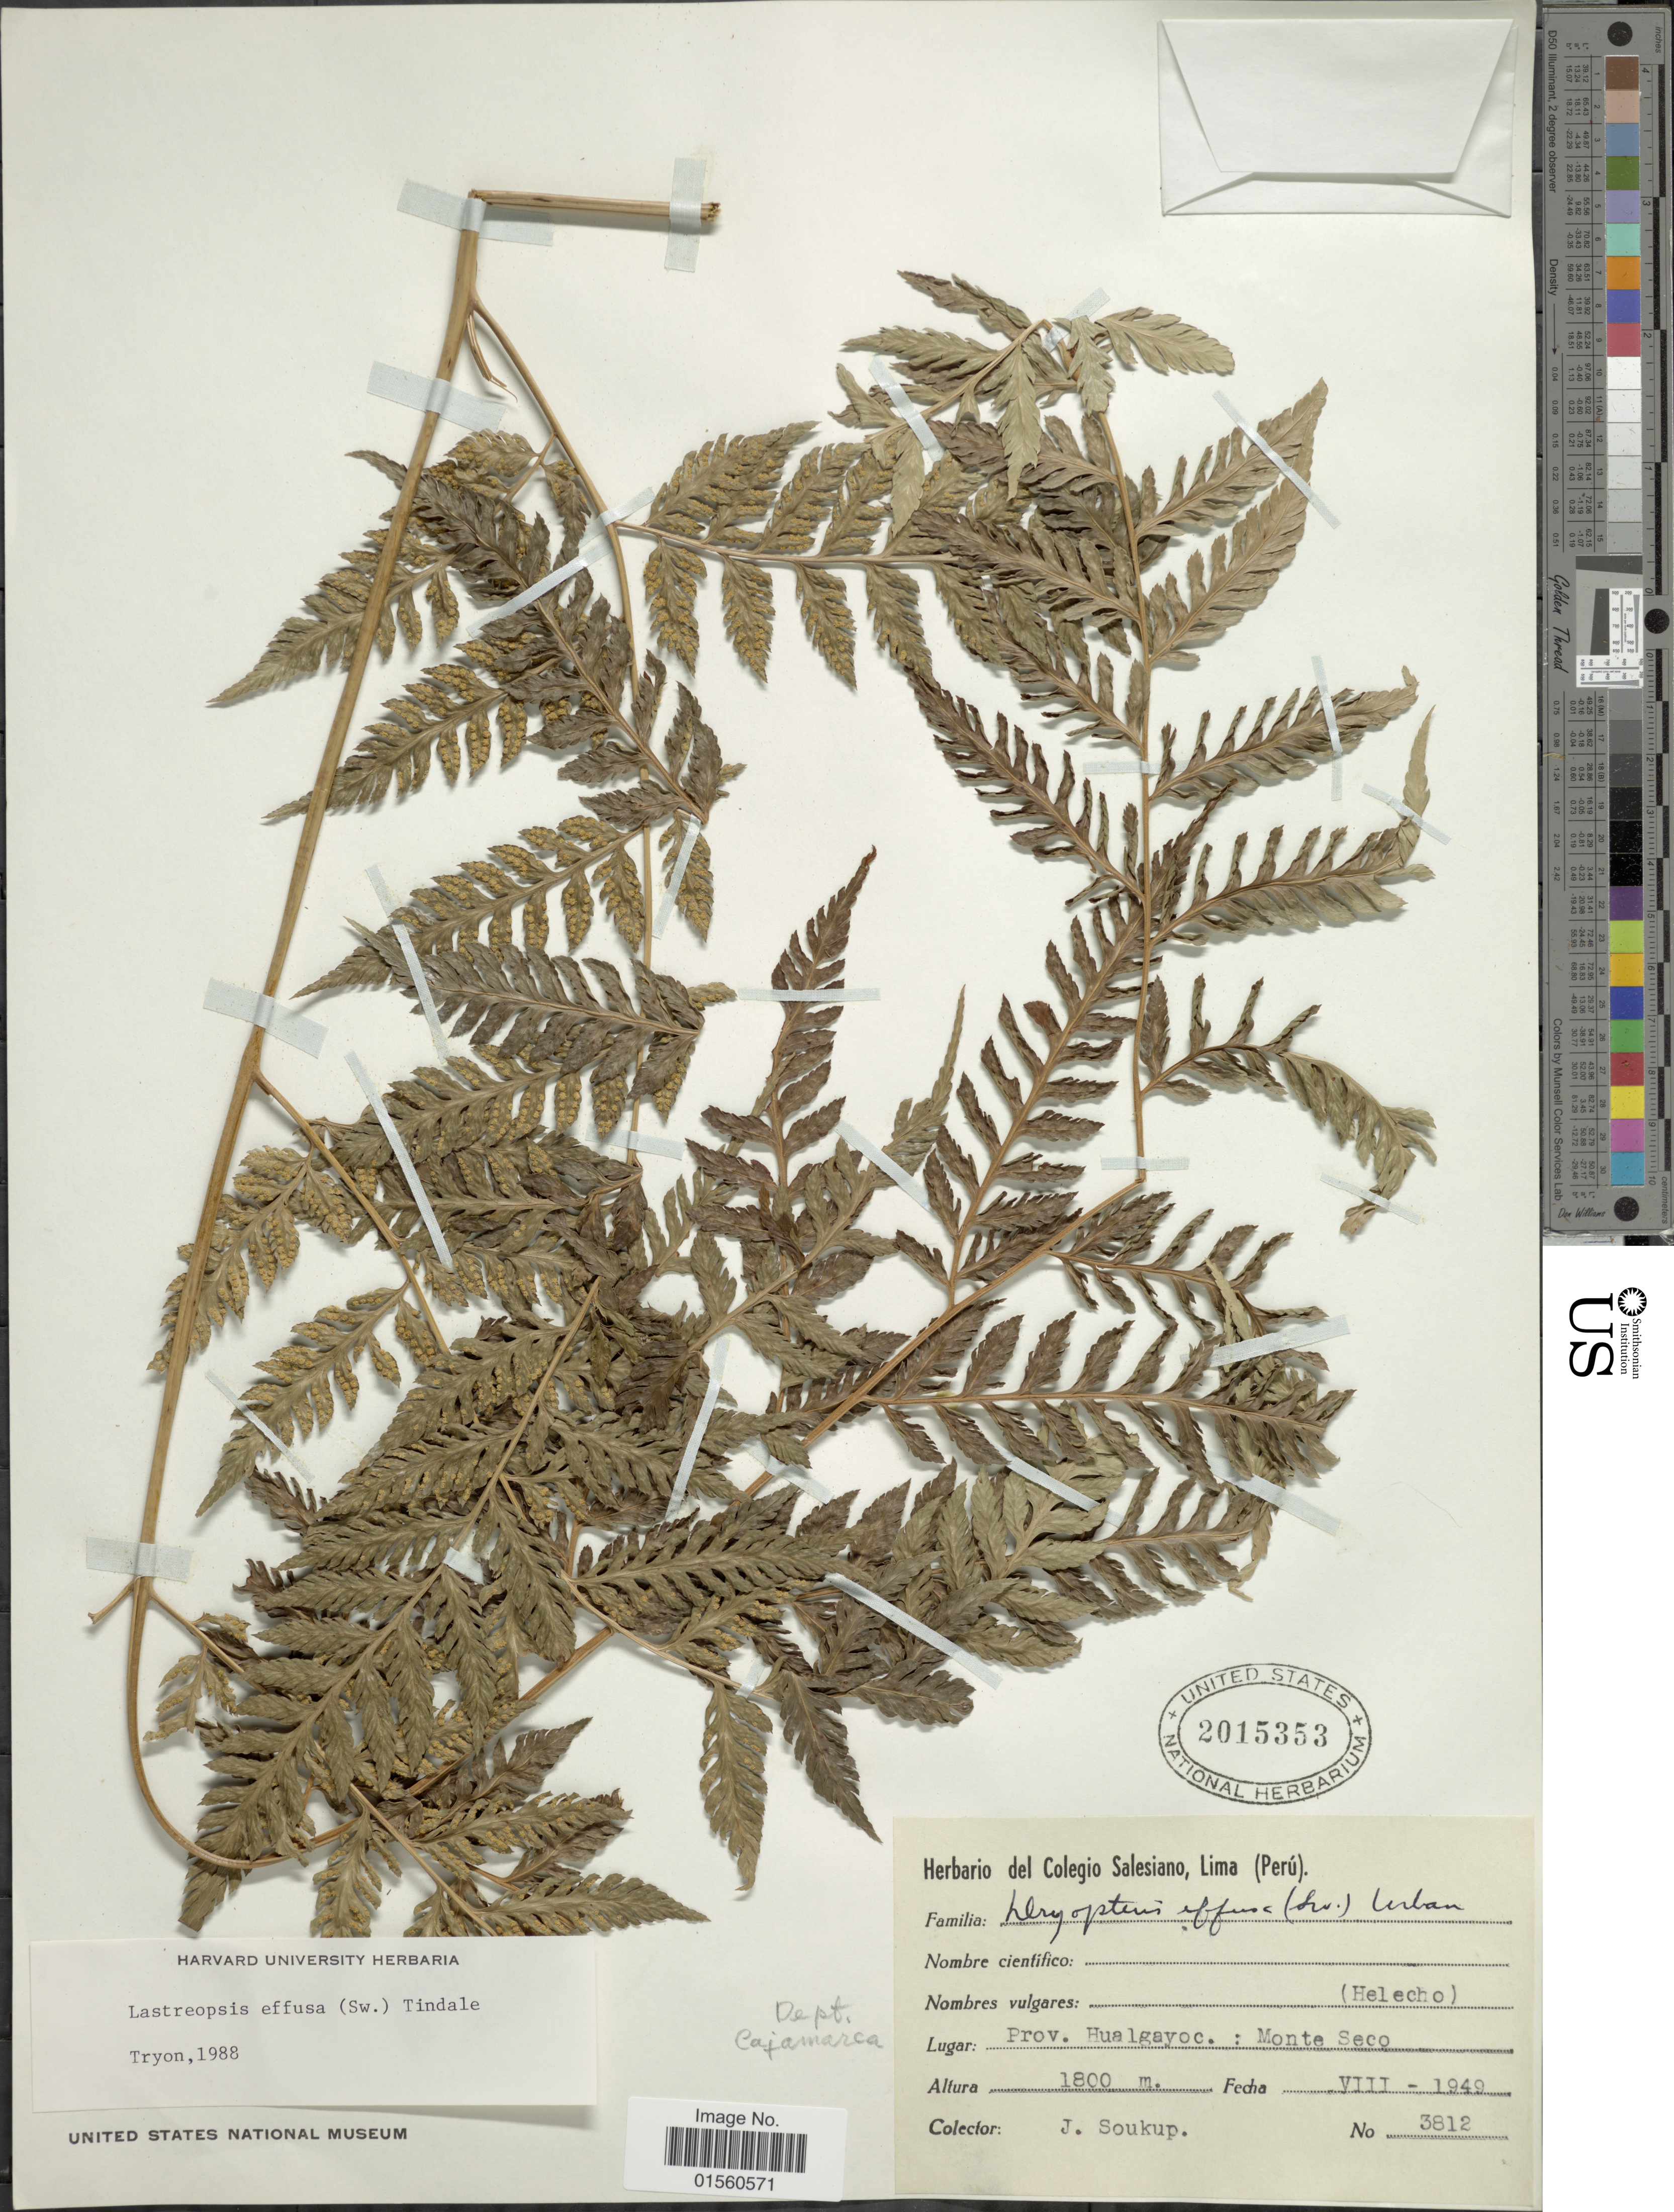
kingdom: Plantae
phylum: Tracheophyta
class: Polypodiopsida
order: Polypodiales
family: Dryopteridaceae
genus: Parapolystichum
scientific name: Parapolystichum effusum var. effusum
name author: (Sw.) Ching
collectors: J. Soukup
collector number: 3812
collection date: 1949-08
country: Peru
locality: Prov. Hualgayoc.: Monte Seco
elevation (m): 1800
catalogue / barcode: US 2015353